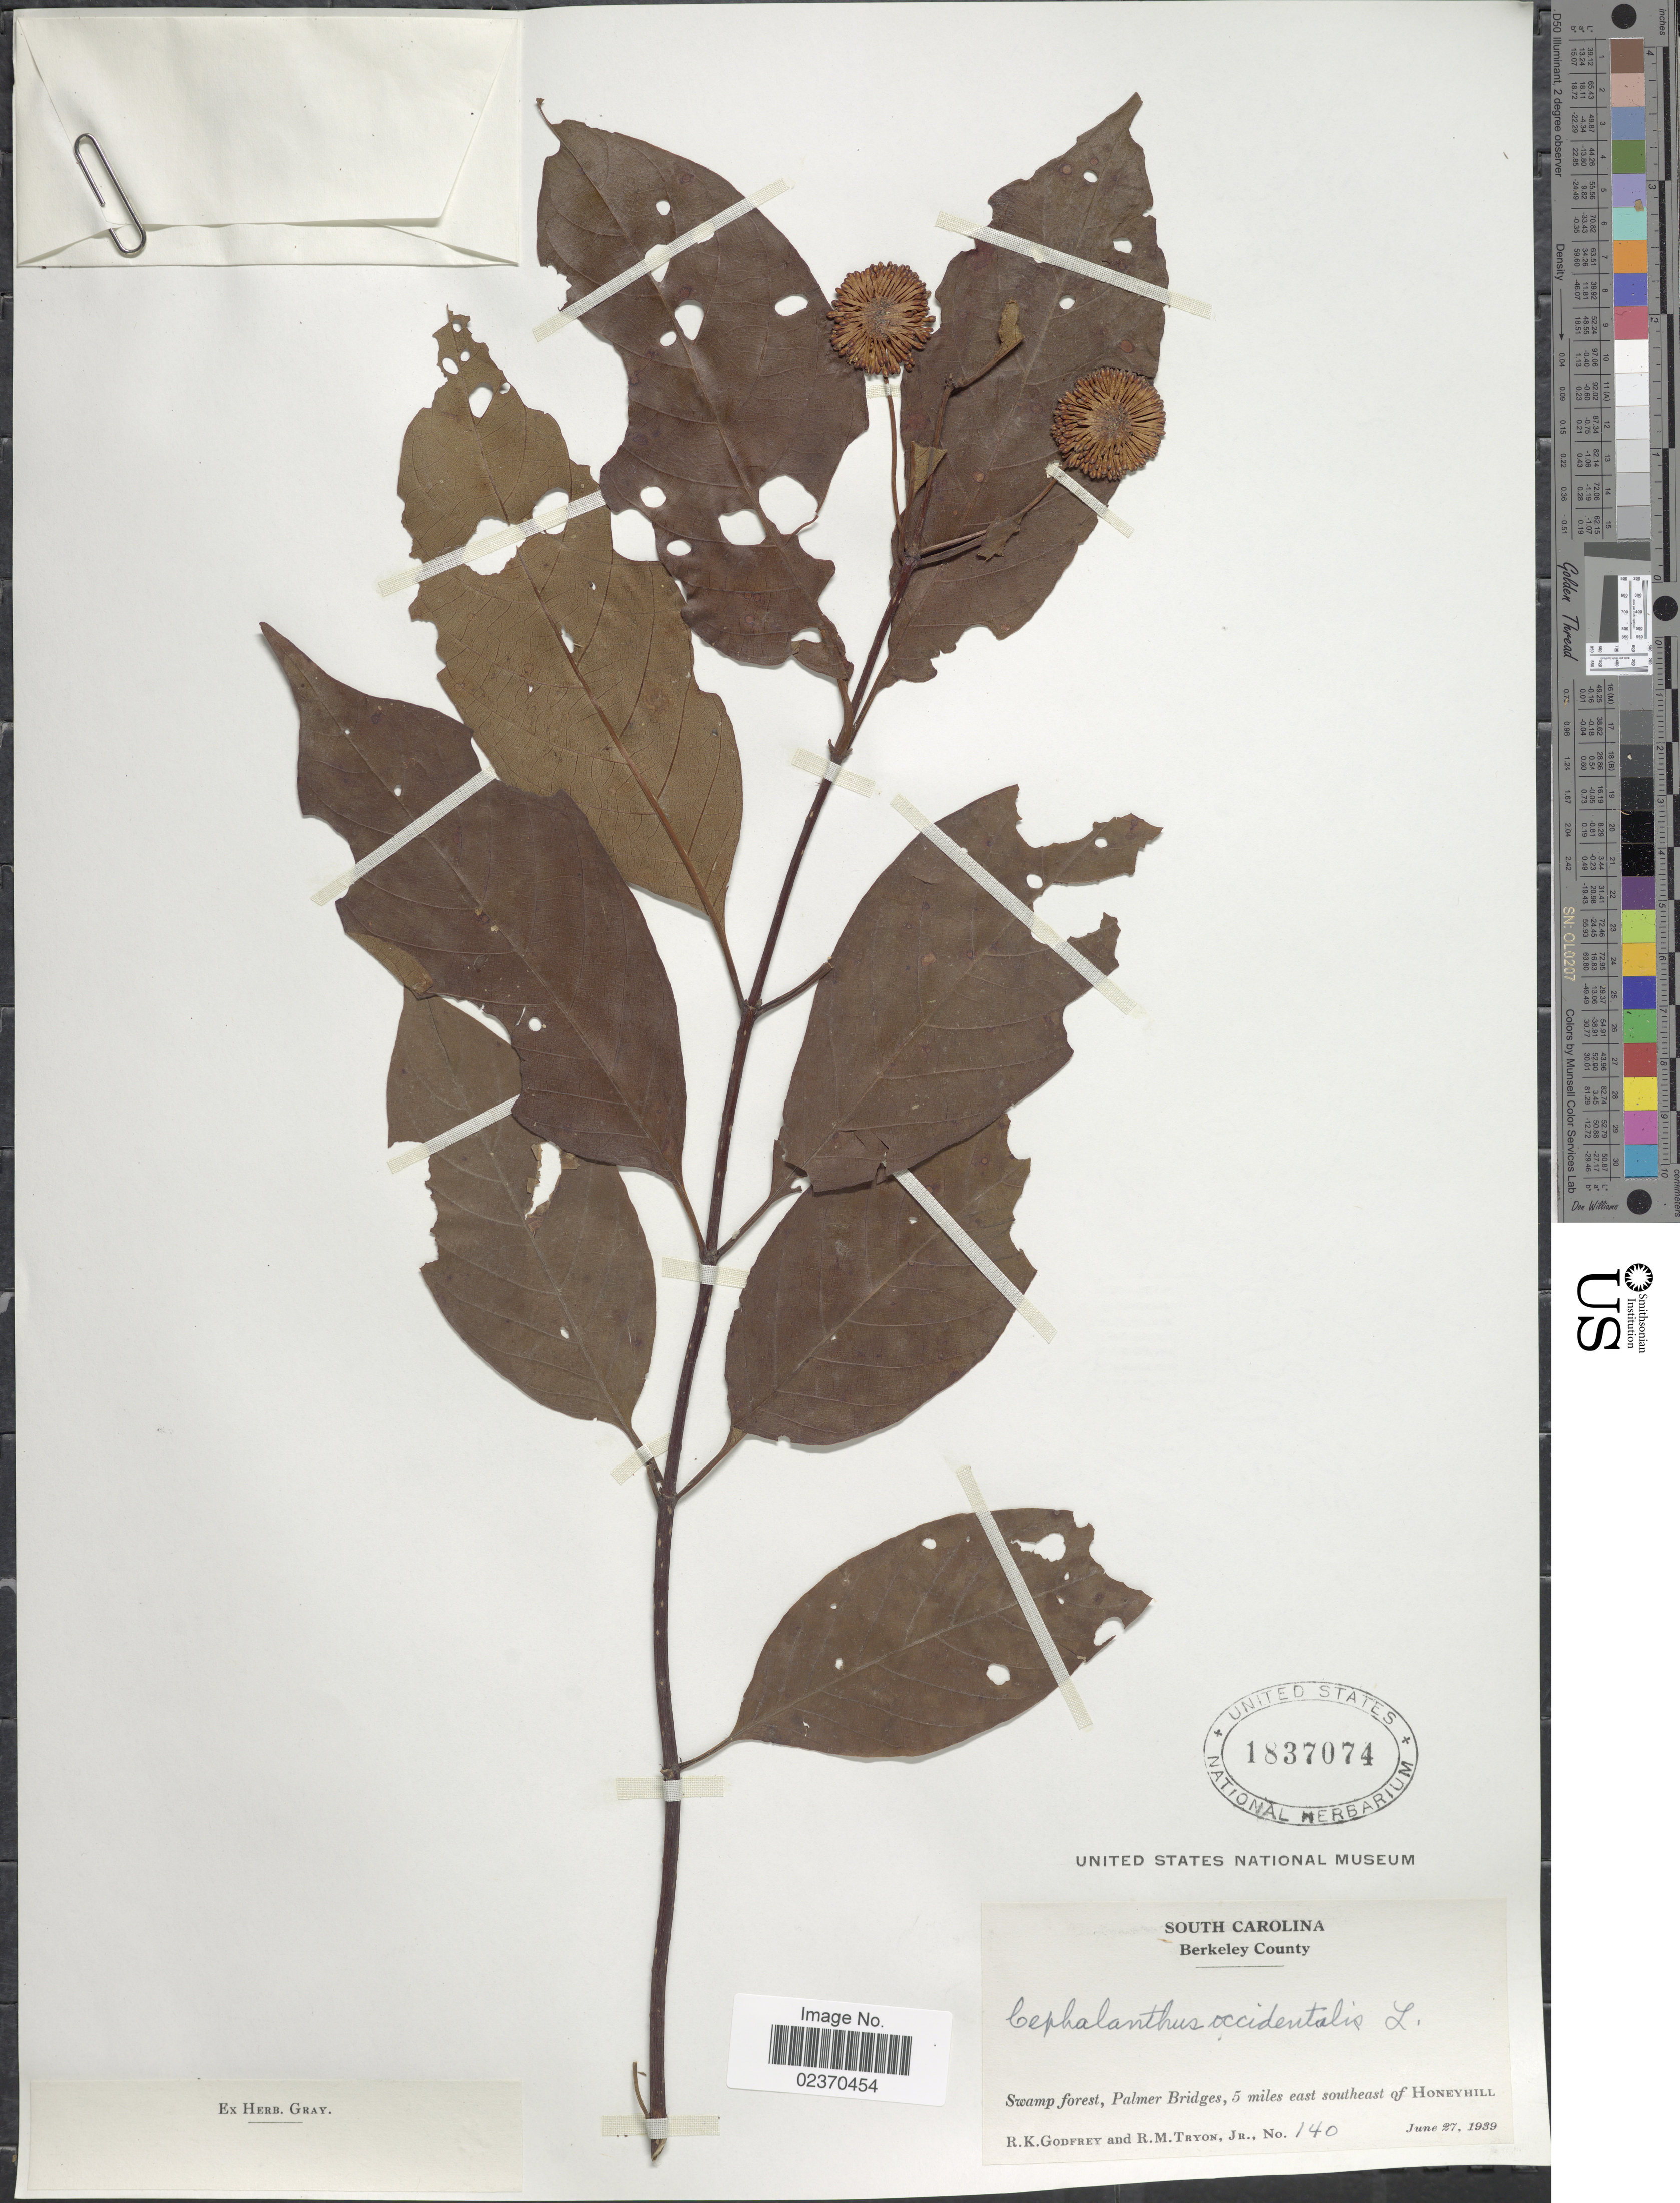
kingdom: Plantae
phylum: Tracheophyta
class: Magnoliopsida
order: Gentianales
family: Rubiaceae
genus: Cephalanthus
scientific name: Cephalanthus occidentalis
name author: L.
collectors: R. K. Godfrey & R. M. Tryon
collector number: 140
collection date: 1939-06-27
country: United States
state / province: South Carolina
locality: Berkeley County, Swamp forest, Palmer Bridges, 5 miles east southeast of Honeyhill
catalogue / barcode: US 1837074